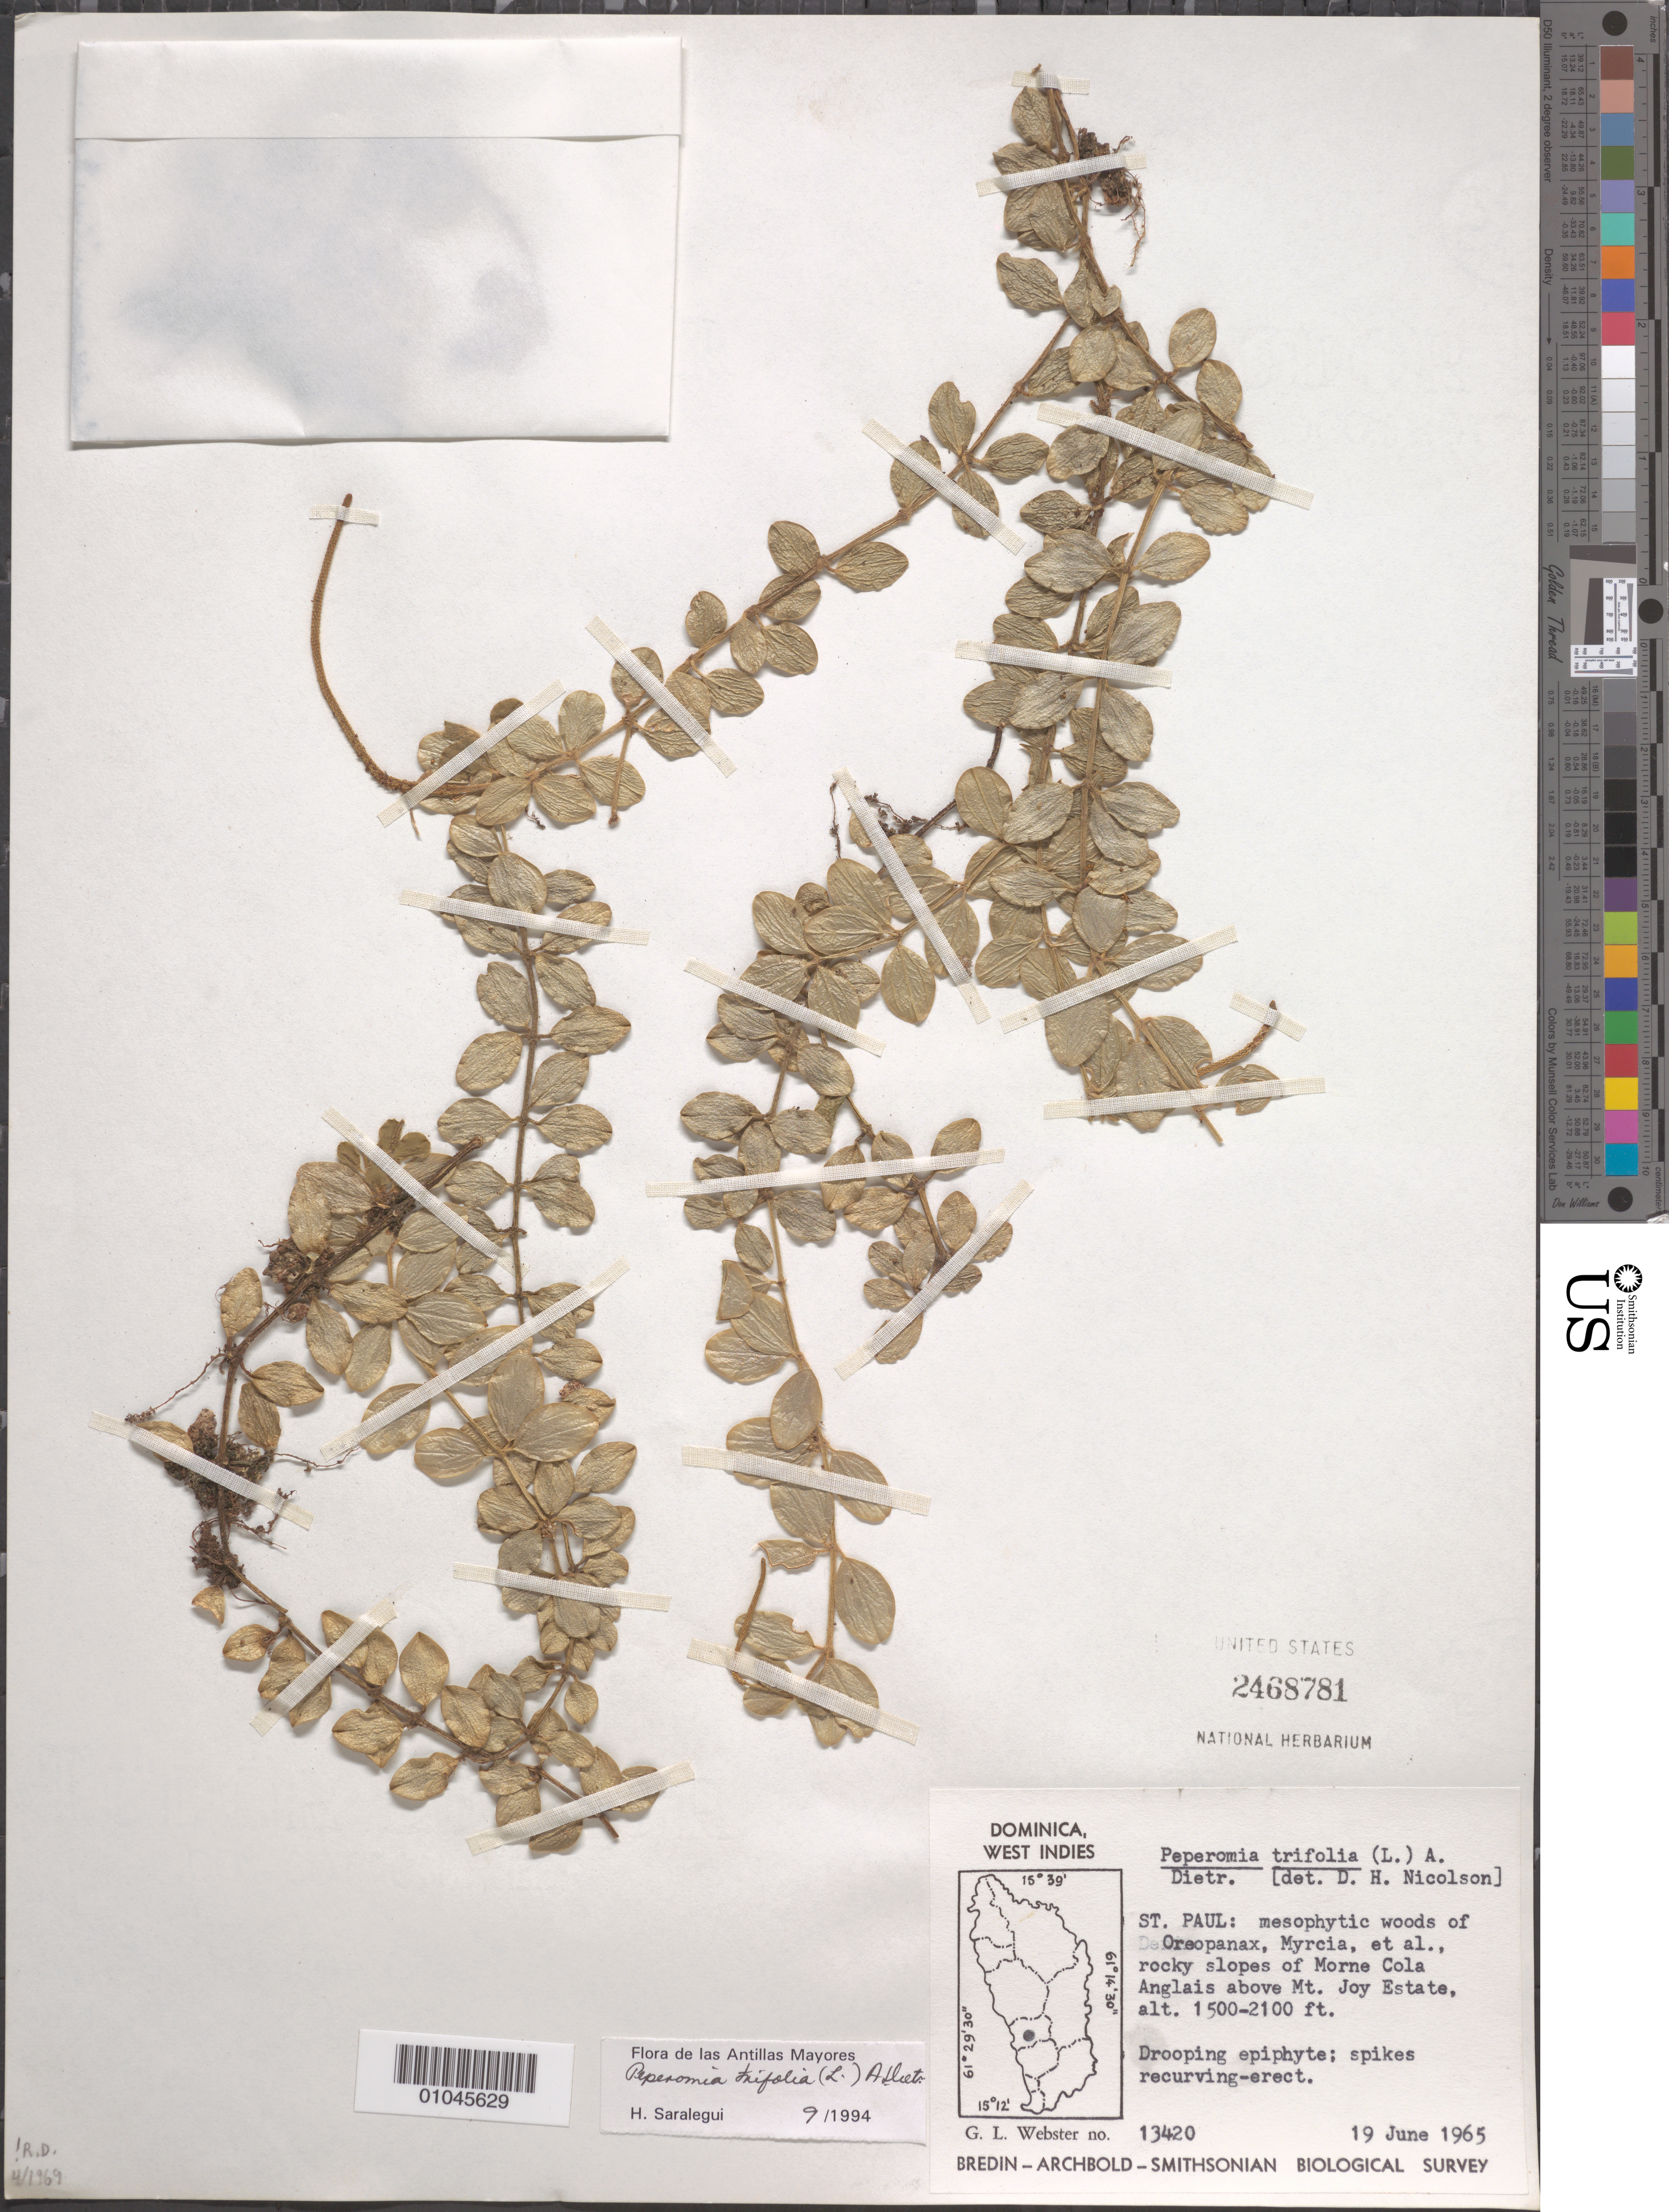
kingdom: Plantae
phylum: Tracheophyta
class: Magnoliopsida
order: Piperales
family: Piperaceae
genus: Peperomia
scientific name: Peperomia trifolia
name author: (L.) A. Dietr.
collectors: G. L. Webster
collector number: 13420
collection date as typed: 19 Jun 1965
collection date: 1965-06-19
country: Dominica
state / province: St. Peter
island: Dominica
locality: Mesophytic woods of Oreopanax, Myrcia. Rocky slopes of Morne Cola Anglais above Mt. Joy Estate.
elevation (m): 457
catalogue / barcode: US 2468781